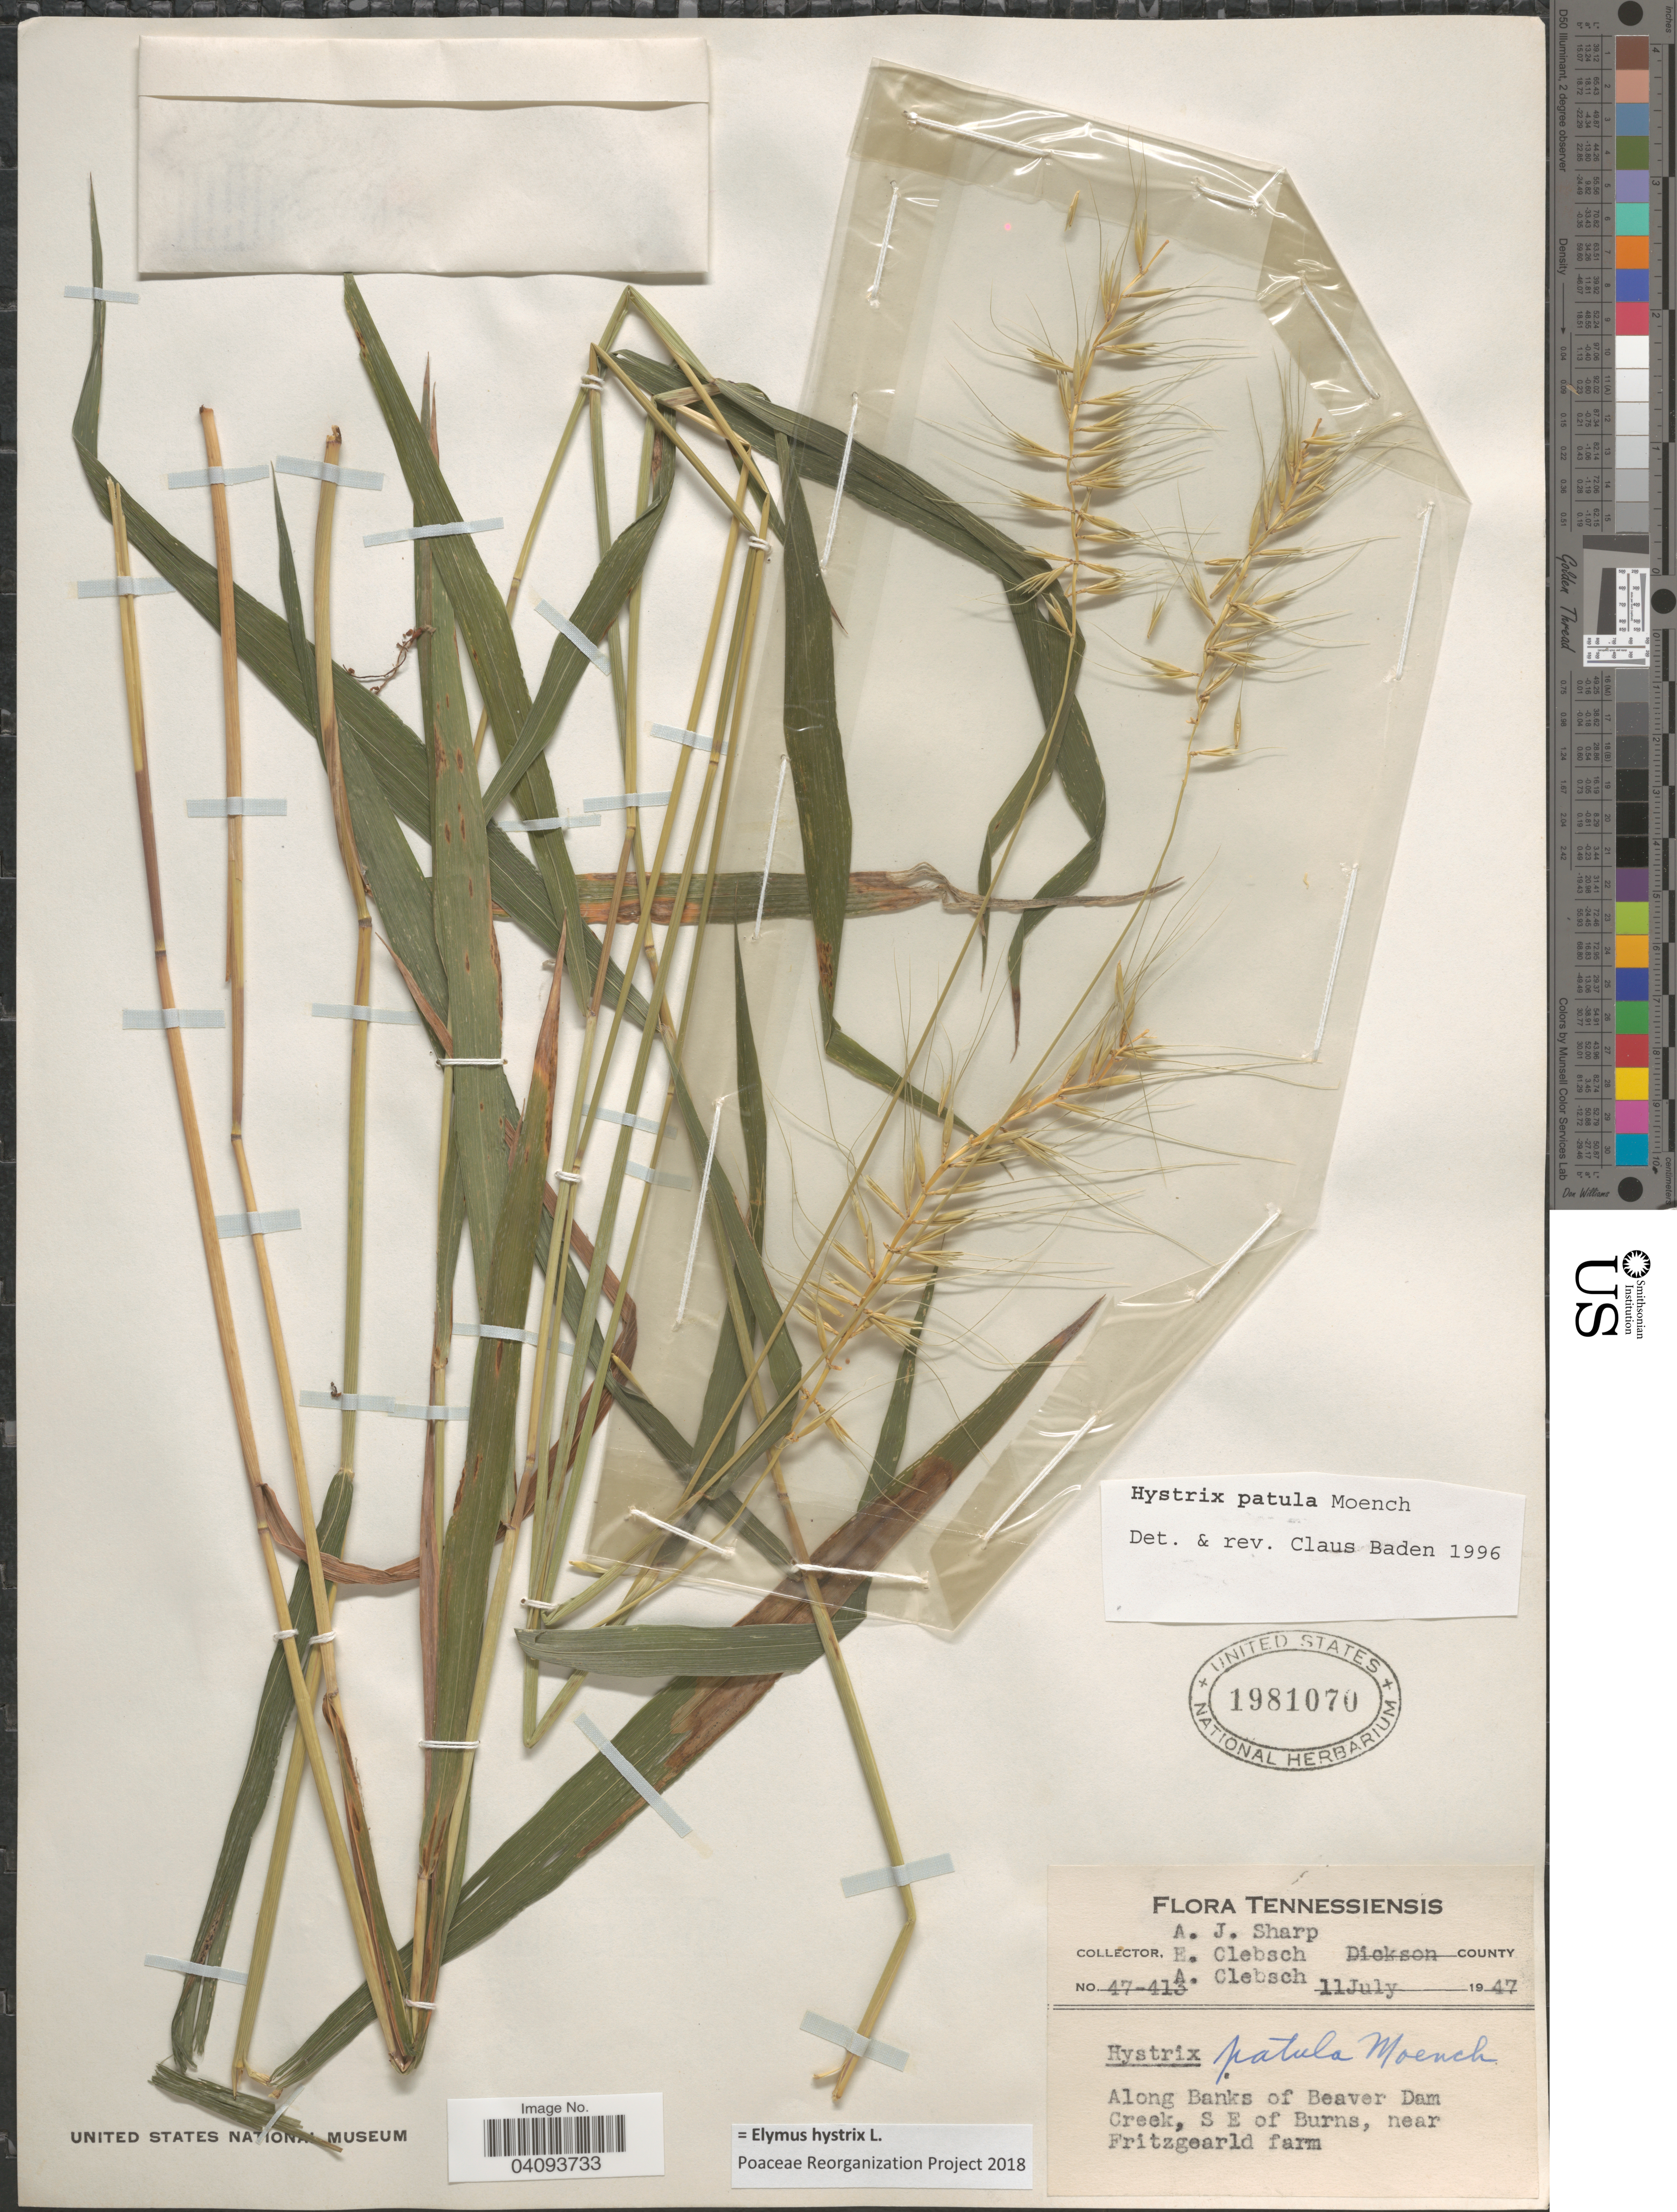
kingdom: Plantae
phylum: Tracheophyta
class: Liliopsida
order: Poales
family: Poaceae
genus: Elymus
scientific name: Elymus hystrix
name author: L.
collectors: A. J. Sharp, E. Clebsch & A. Clebsch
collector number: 47-413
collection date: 1947-07-11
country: United States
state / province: Tennessee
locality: Dickson County. Along Banks of Beaver Dam Creek, S E of Burns, near Fritzgearld farm.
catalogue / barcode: US 1981070